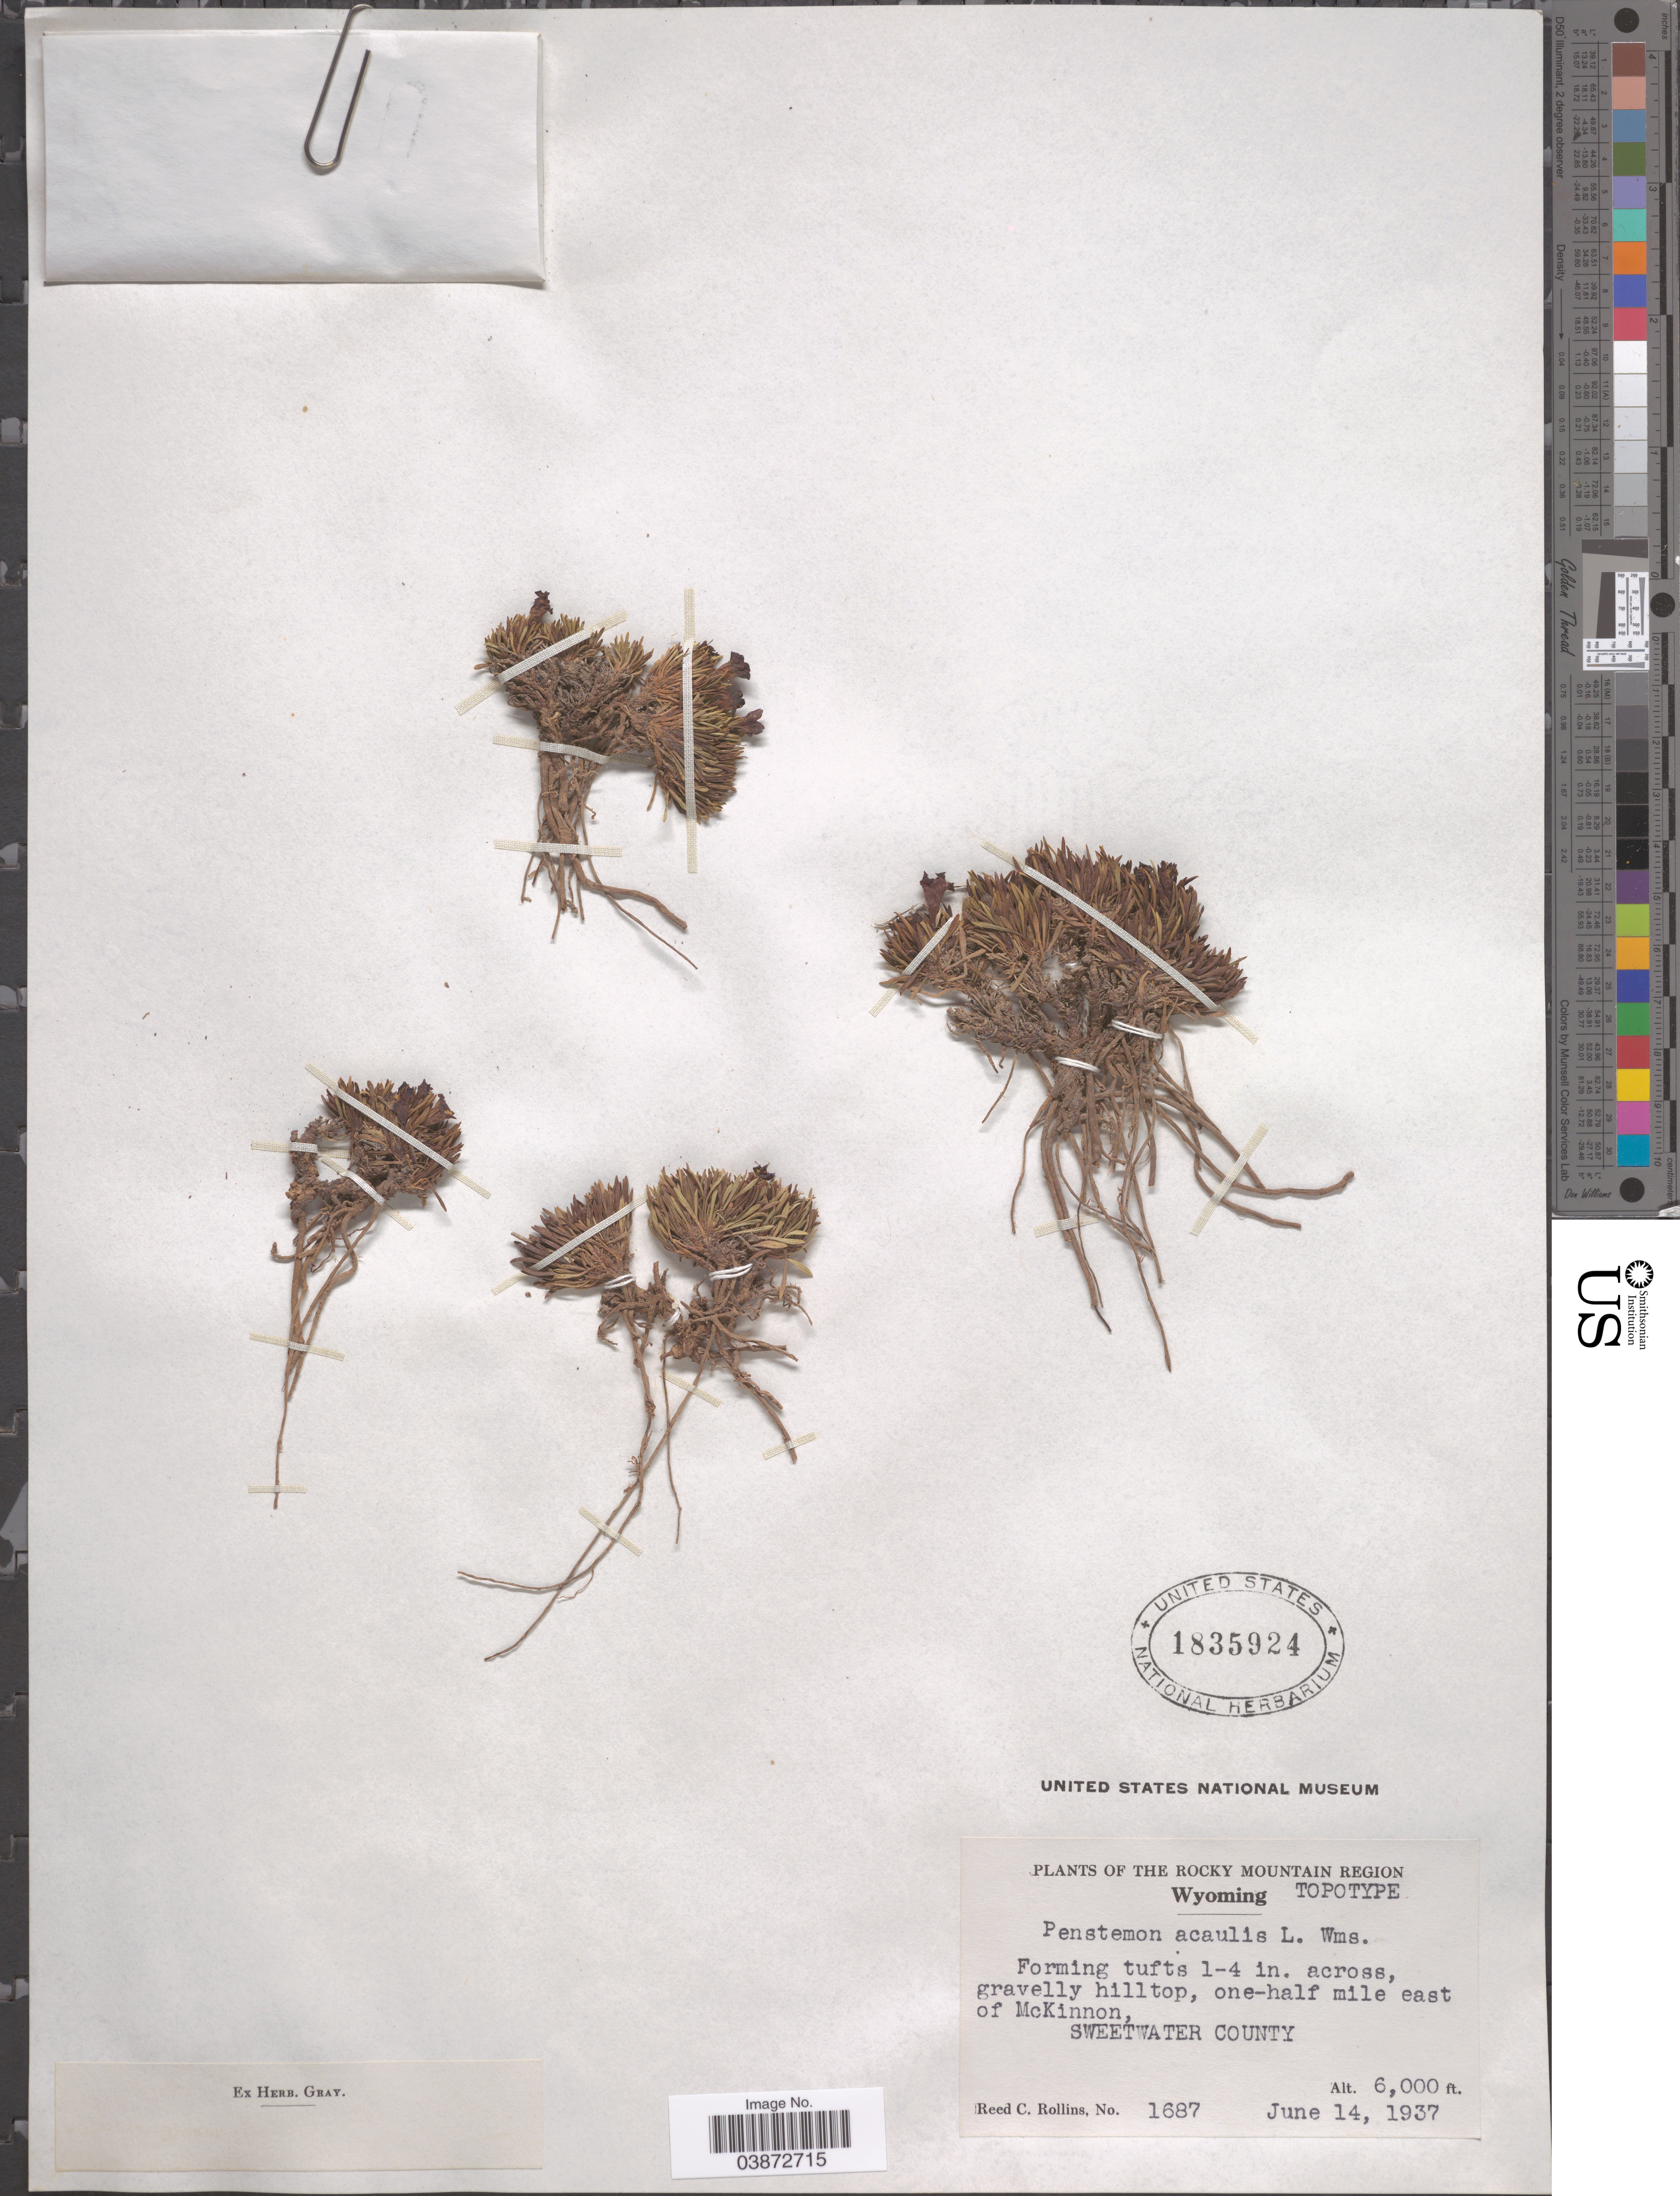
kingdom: Plantae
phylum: Tracheophyta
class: Magnoliopsida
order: Lamiales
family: Plantaginaceae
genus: Penstemon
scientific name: Penstemon acaulis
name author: L.O. Williams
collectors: R. C. Rollins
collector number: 1687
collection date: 1937-06-14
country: United States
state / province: Wyoming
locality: The Rocky Mountain Region. One-half mile east of McKinnon, Sweetwater County.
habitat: gravelly hilltop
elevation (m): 1829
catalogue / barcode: US 1835924